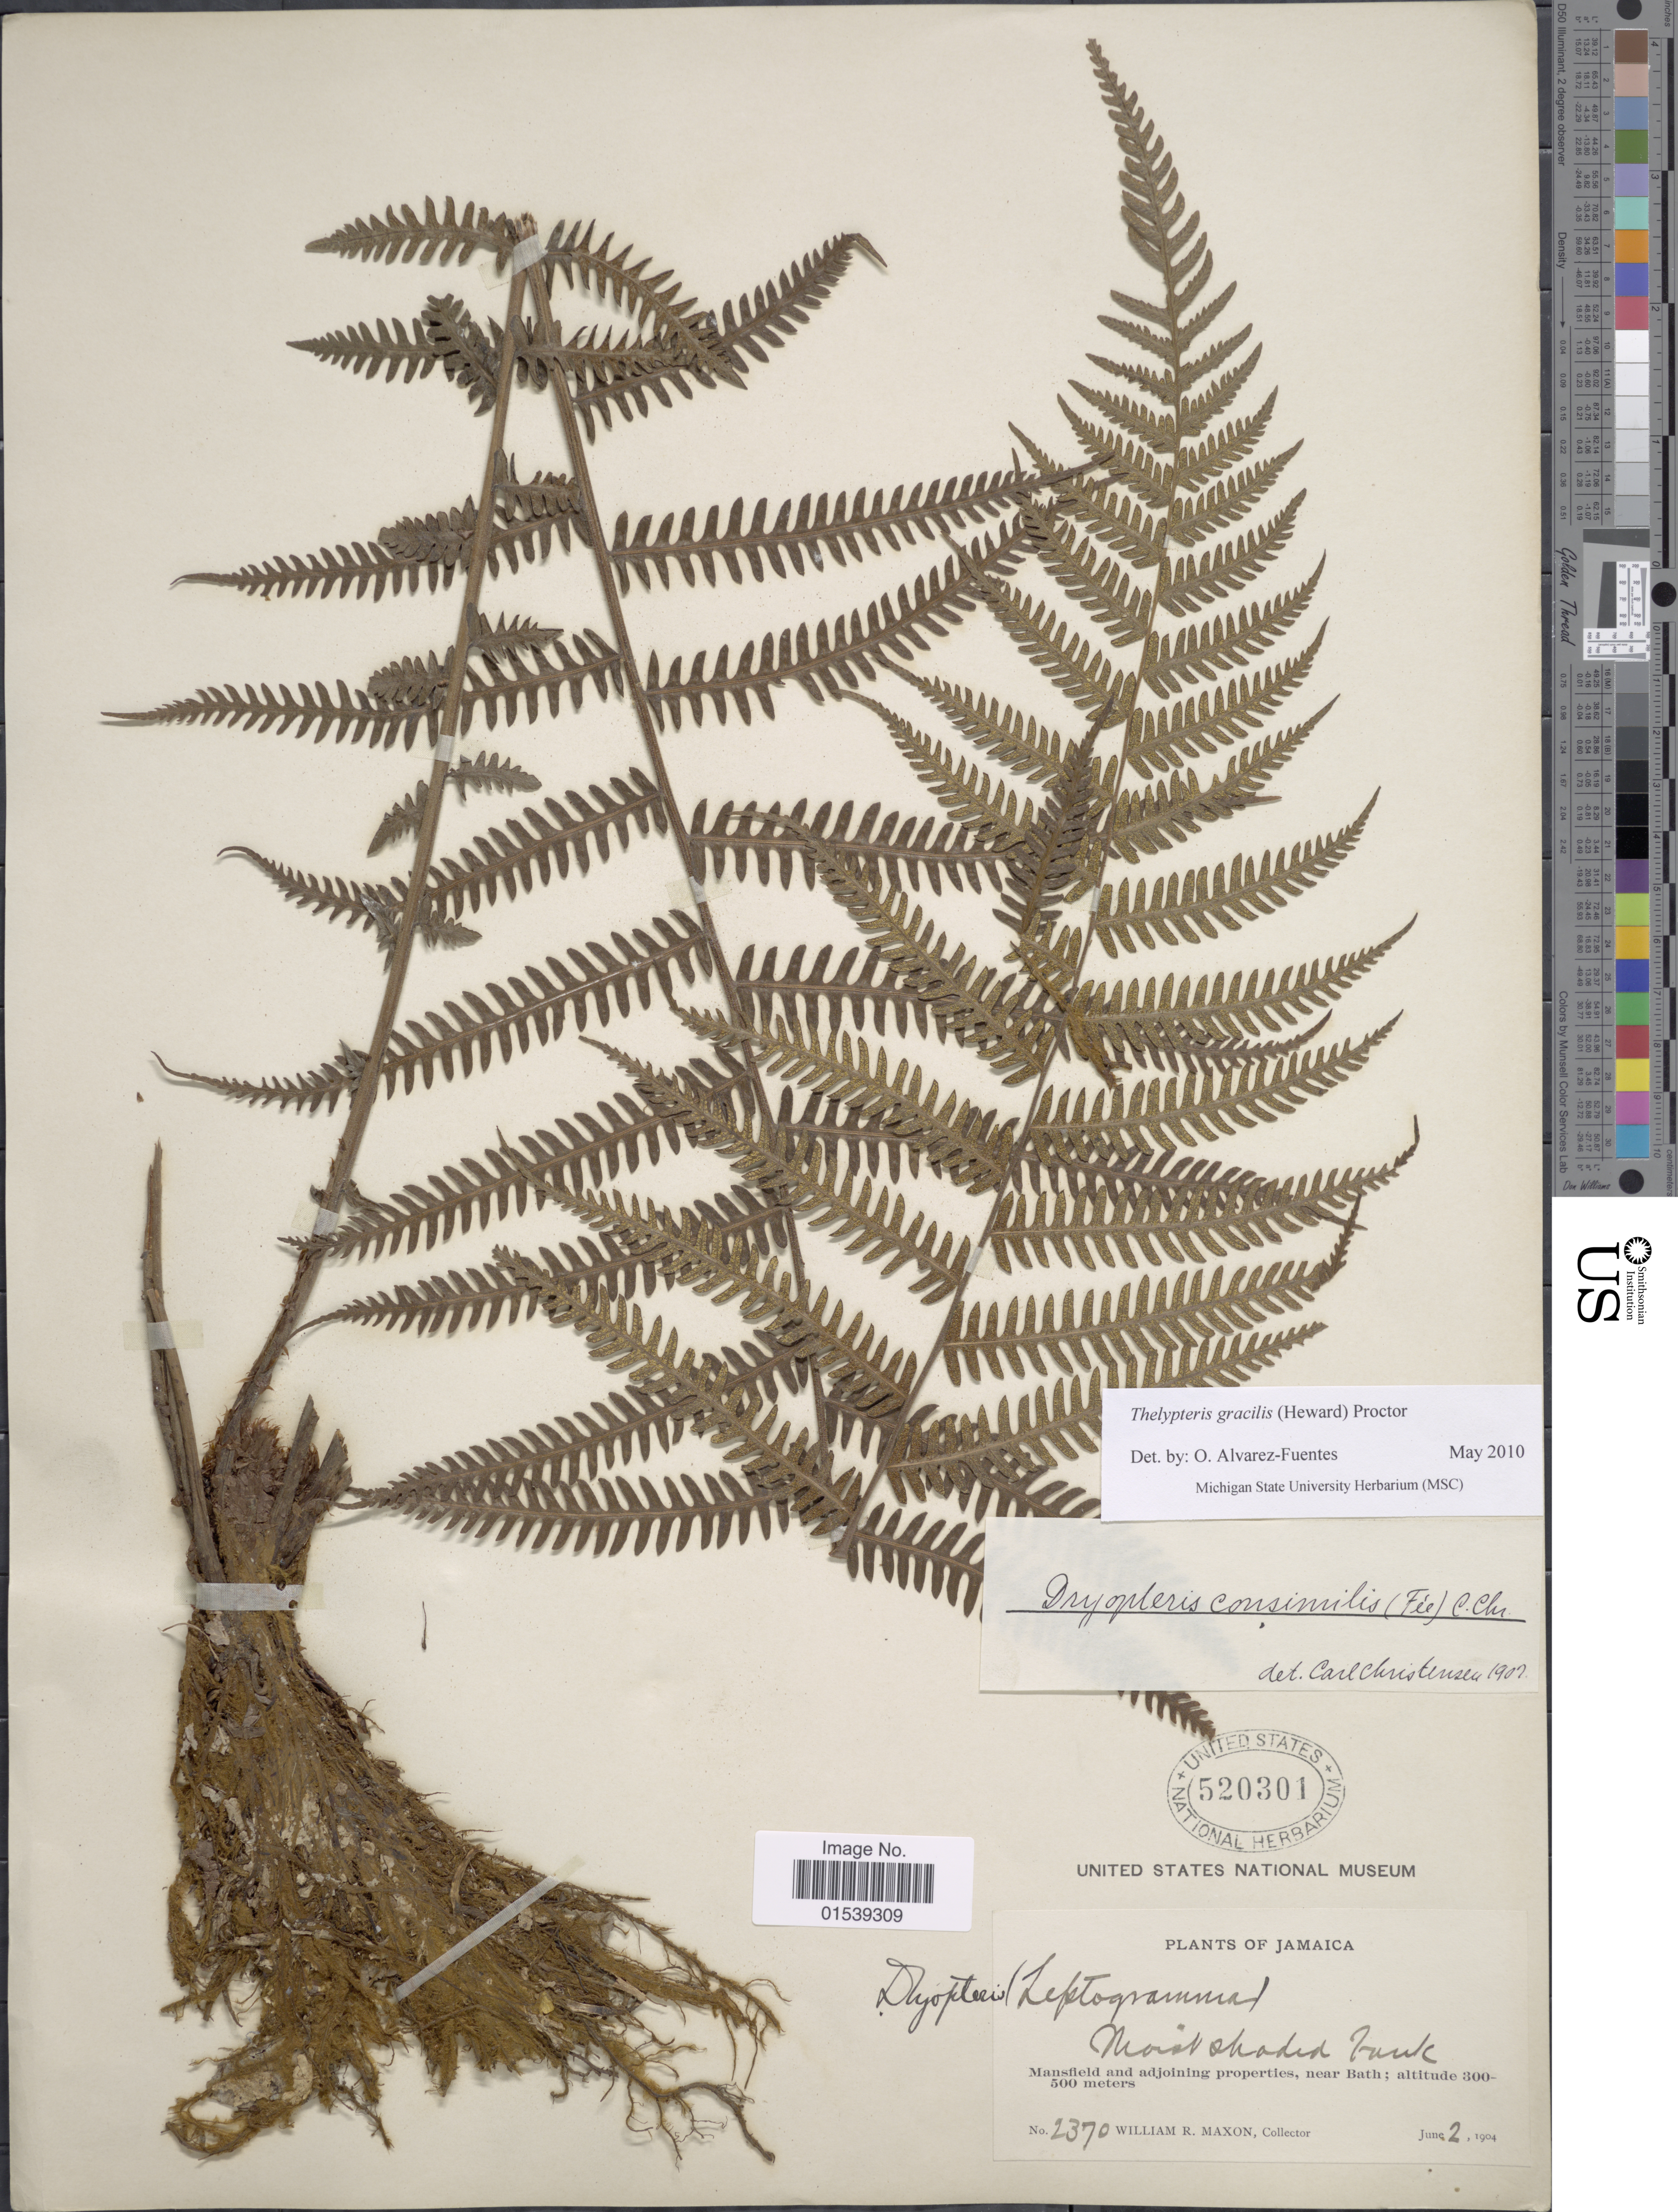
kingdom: Plantae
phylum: Tracheophyta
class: Polypodiopsida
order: Polypodiales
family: Thelypteridaceae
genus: Amauropelta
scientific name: Amauropelta gracilis ined. 2015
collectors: W. R. Maxon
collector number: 2370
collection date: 1904-06-02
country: Jamaica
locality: Mansfield and adjoining properties, near Bath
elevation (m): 300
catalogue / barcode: US 520301